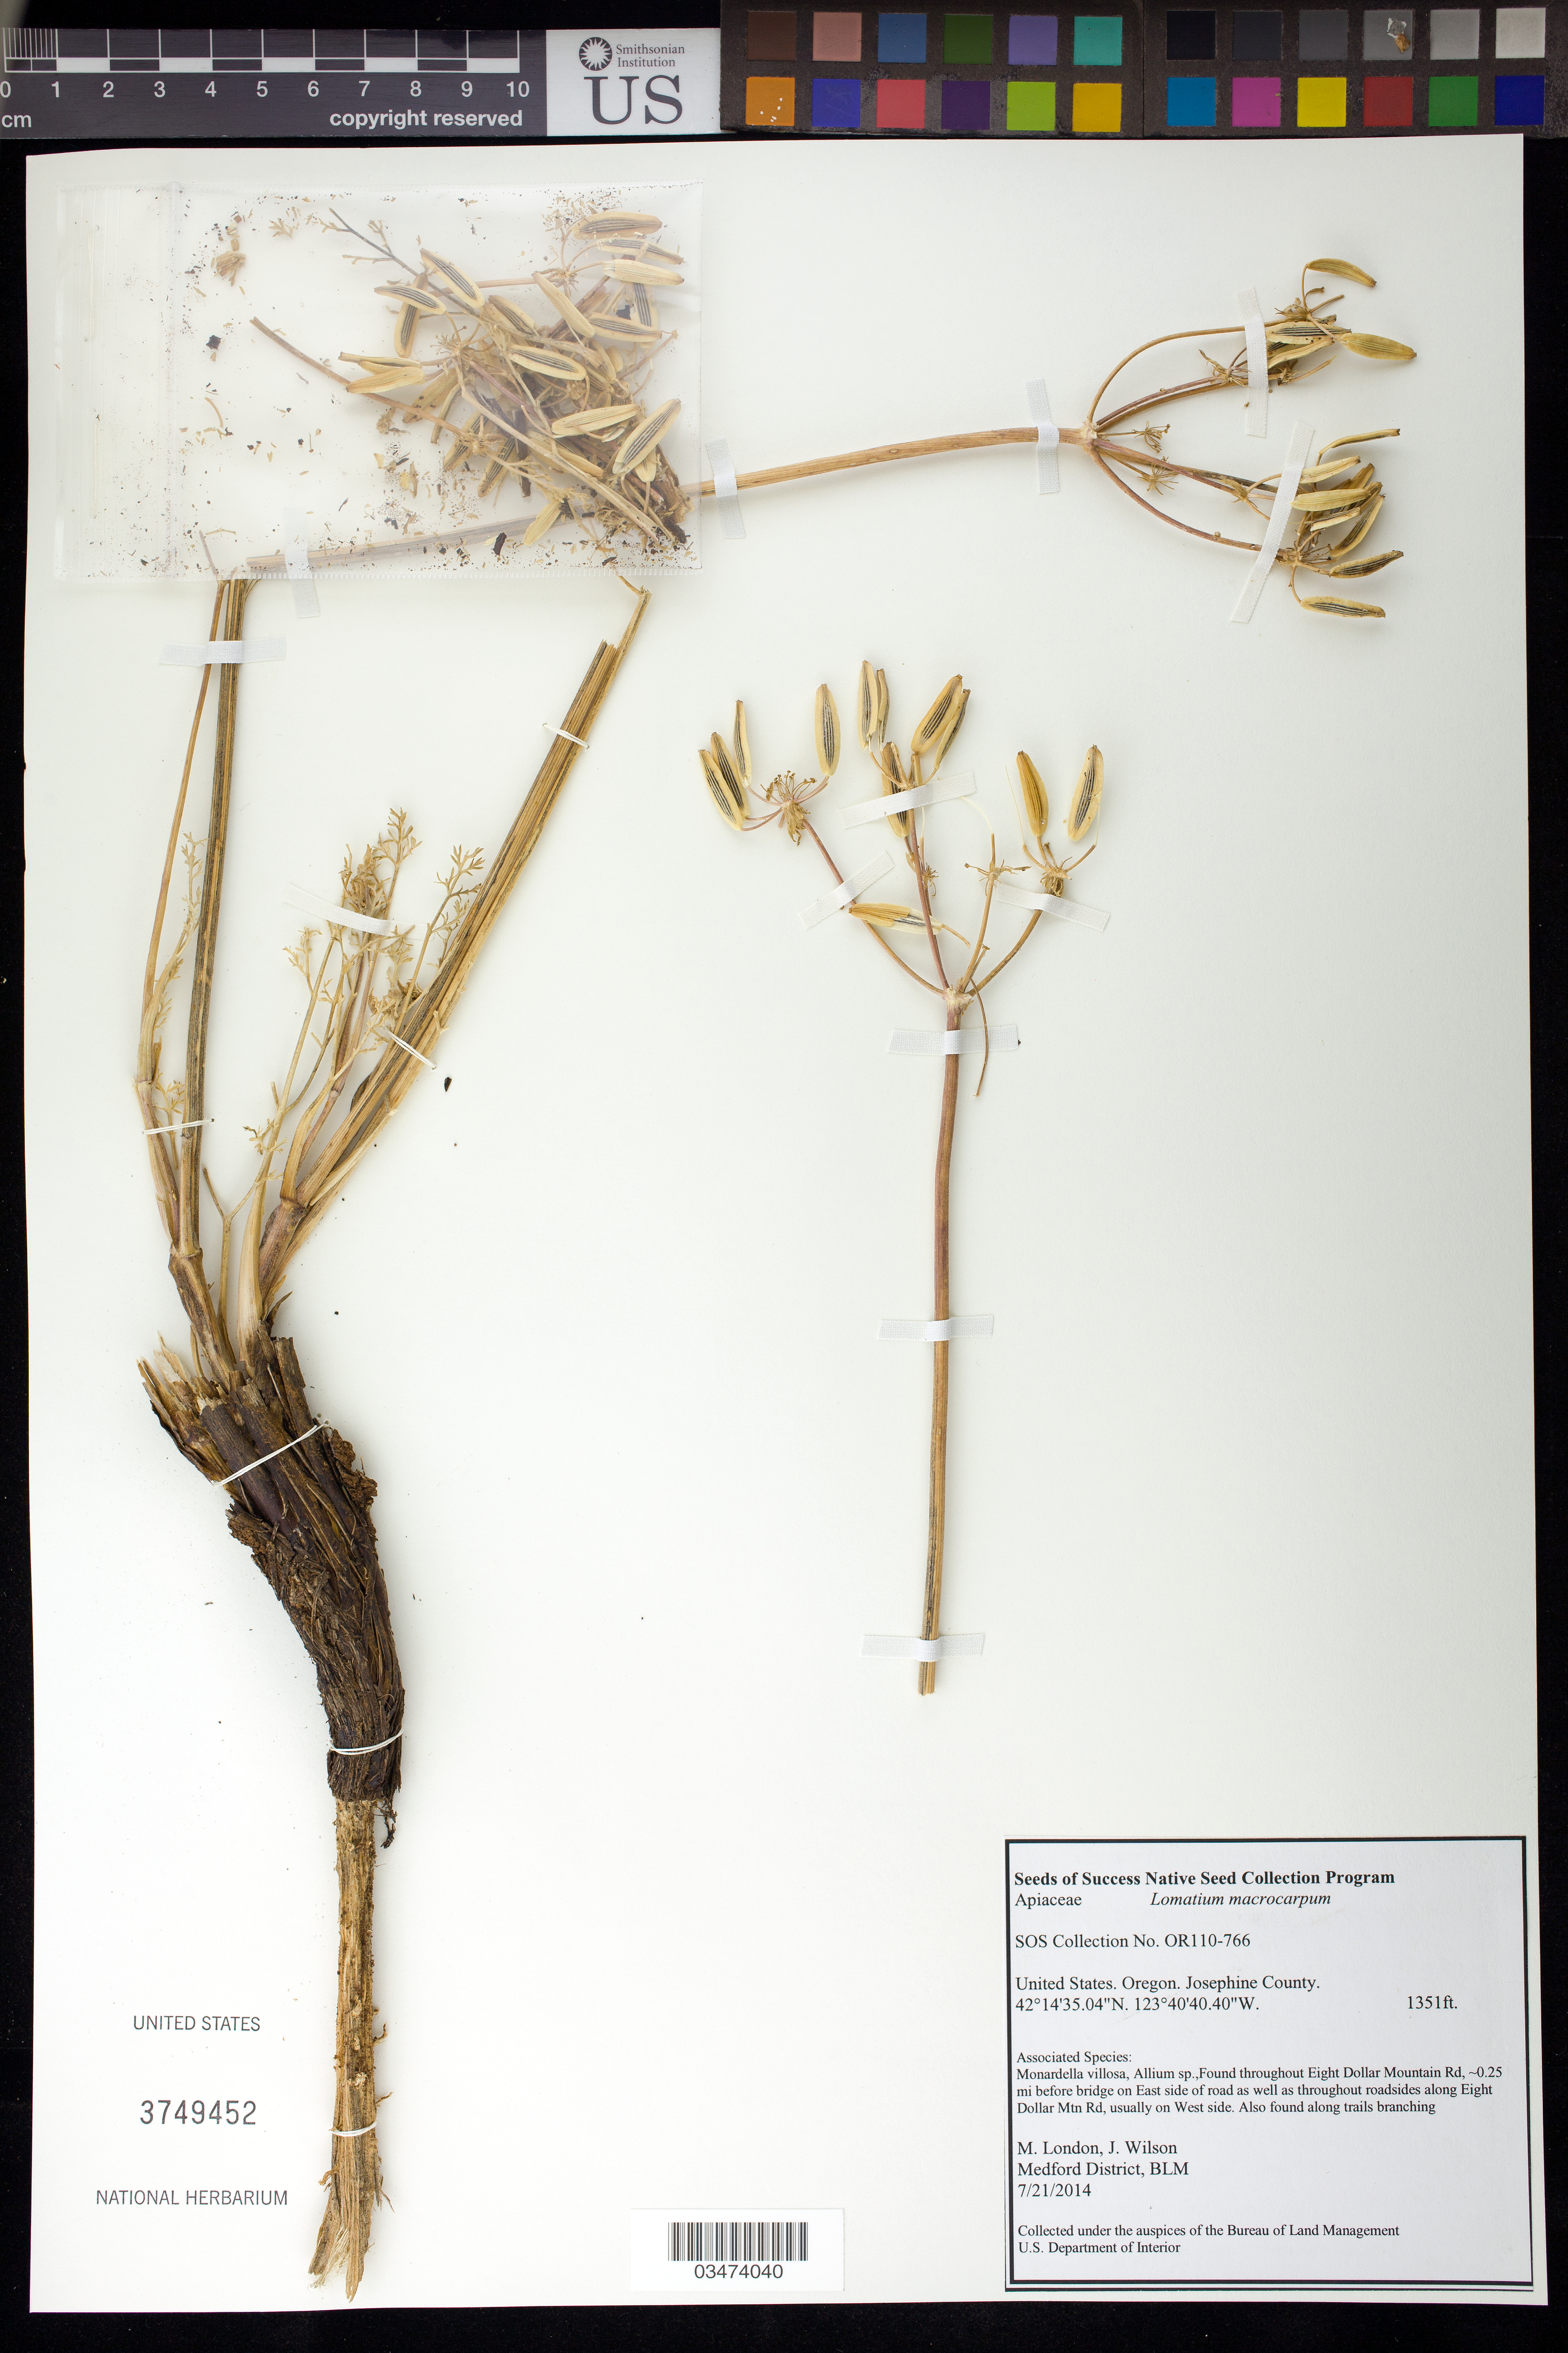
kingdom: Plantae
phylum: Tracheophyta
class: Magnoliopsida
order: Apiales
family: Apiaceae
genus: Lomatium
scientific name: Lomatium macrocarpum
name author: (Hook. et al.) J.M. Coult. & Rose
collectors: M. London & J. Wilson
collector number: OR110-766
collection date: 2014-07-21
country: United States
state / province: Oregon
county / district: Josephine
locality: Eight Dollar Mountain Rd. approx. 0.25 mi. before bridge on E side of road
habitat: Associated species: Monardella villosa, Allium sp.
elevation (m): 412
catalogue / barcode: US 3749452